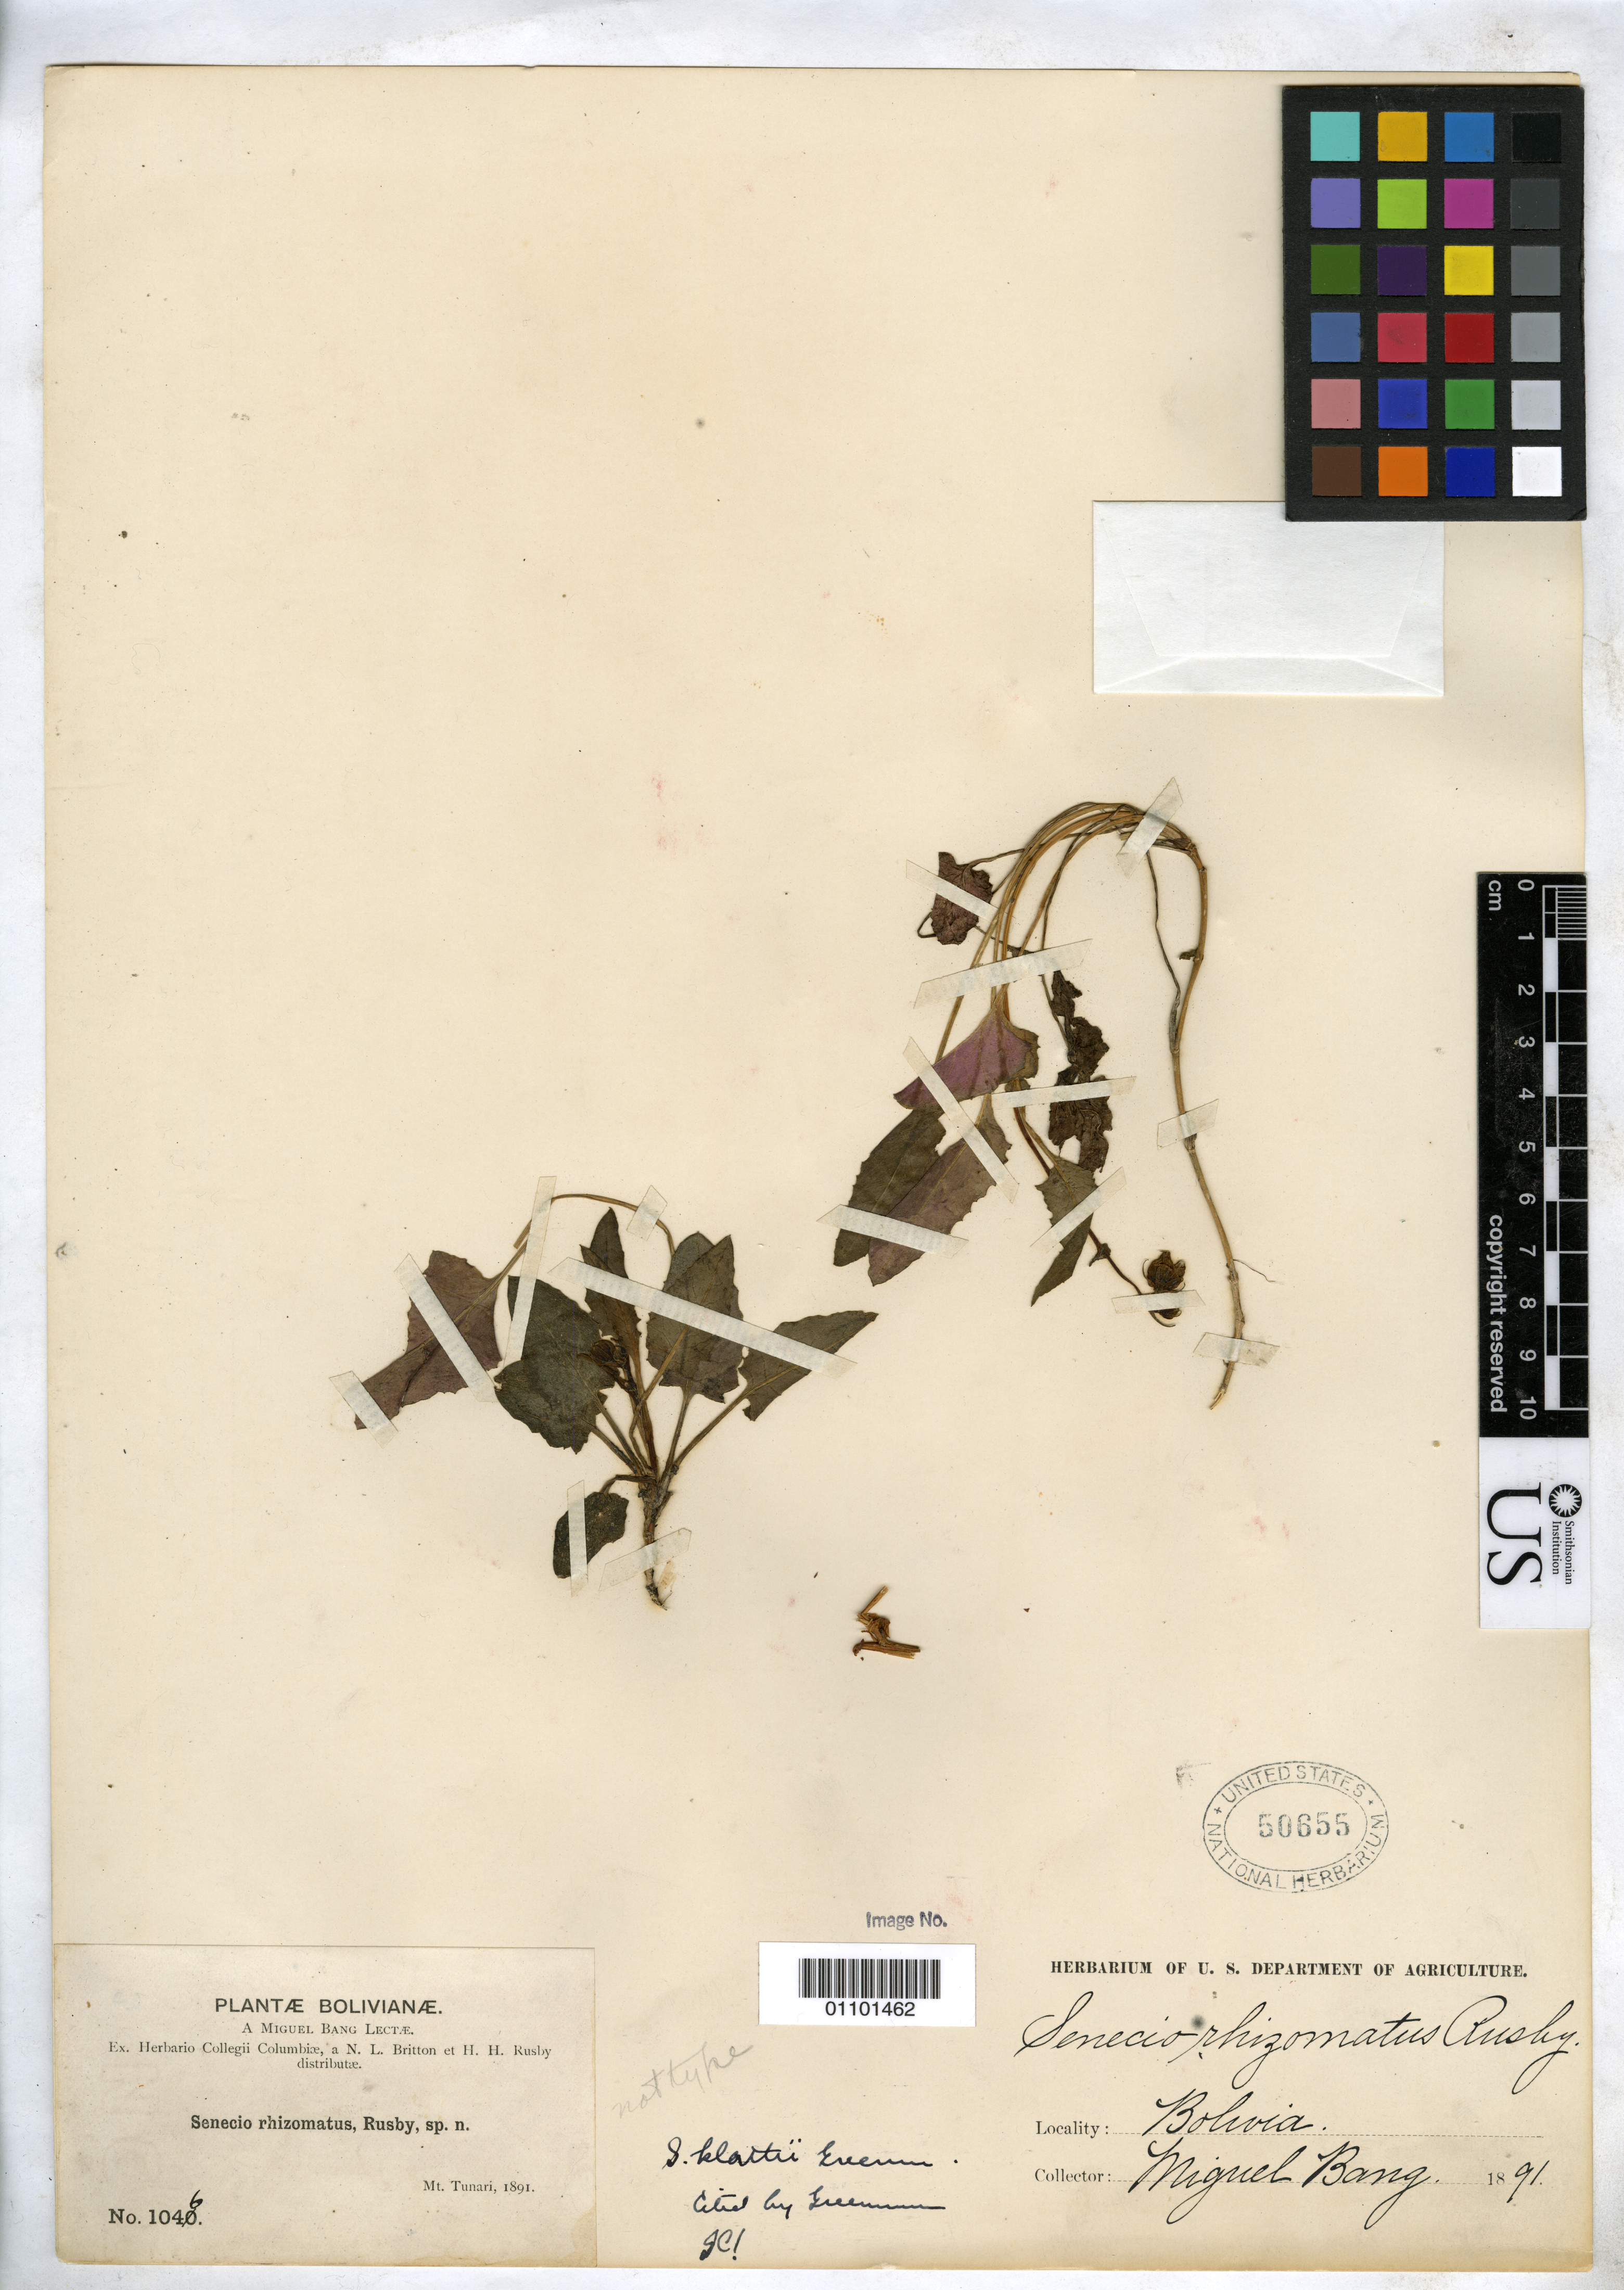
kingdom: Plantae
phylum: Tracheophyta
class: Magnoliopsida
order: Asterales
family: Asteraceae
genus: Senecio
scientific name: Senecio rhizomatus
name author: Rusby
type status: Syntype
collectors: M. Bang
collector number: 1046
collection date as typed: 1891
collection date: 1891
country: Bolivia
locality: Mt. Tunari.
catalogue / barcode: US 50655